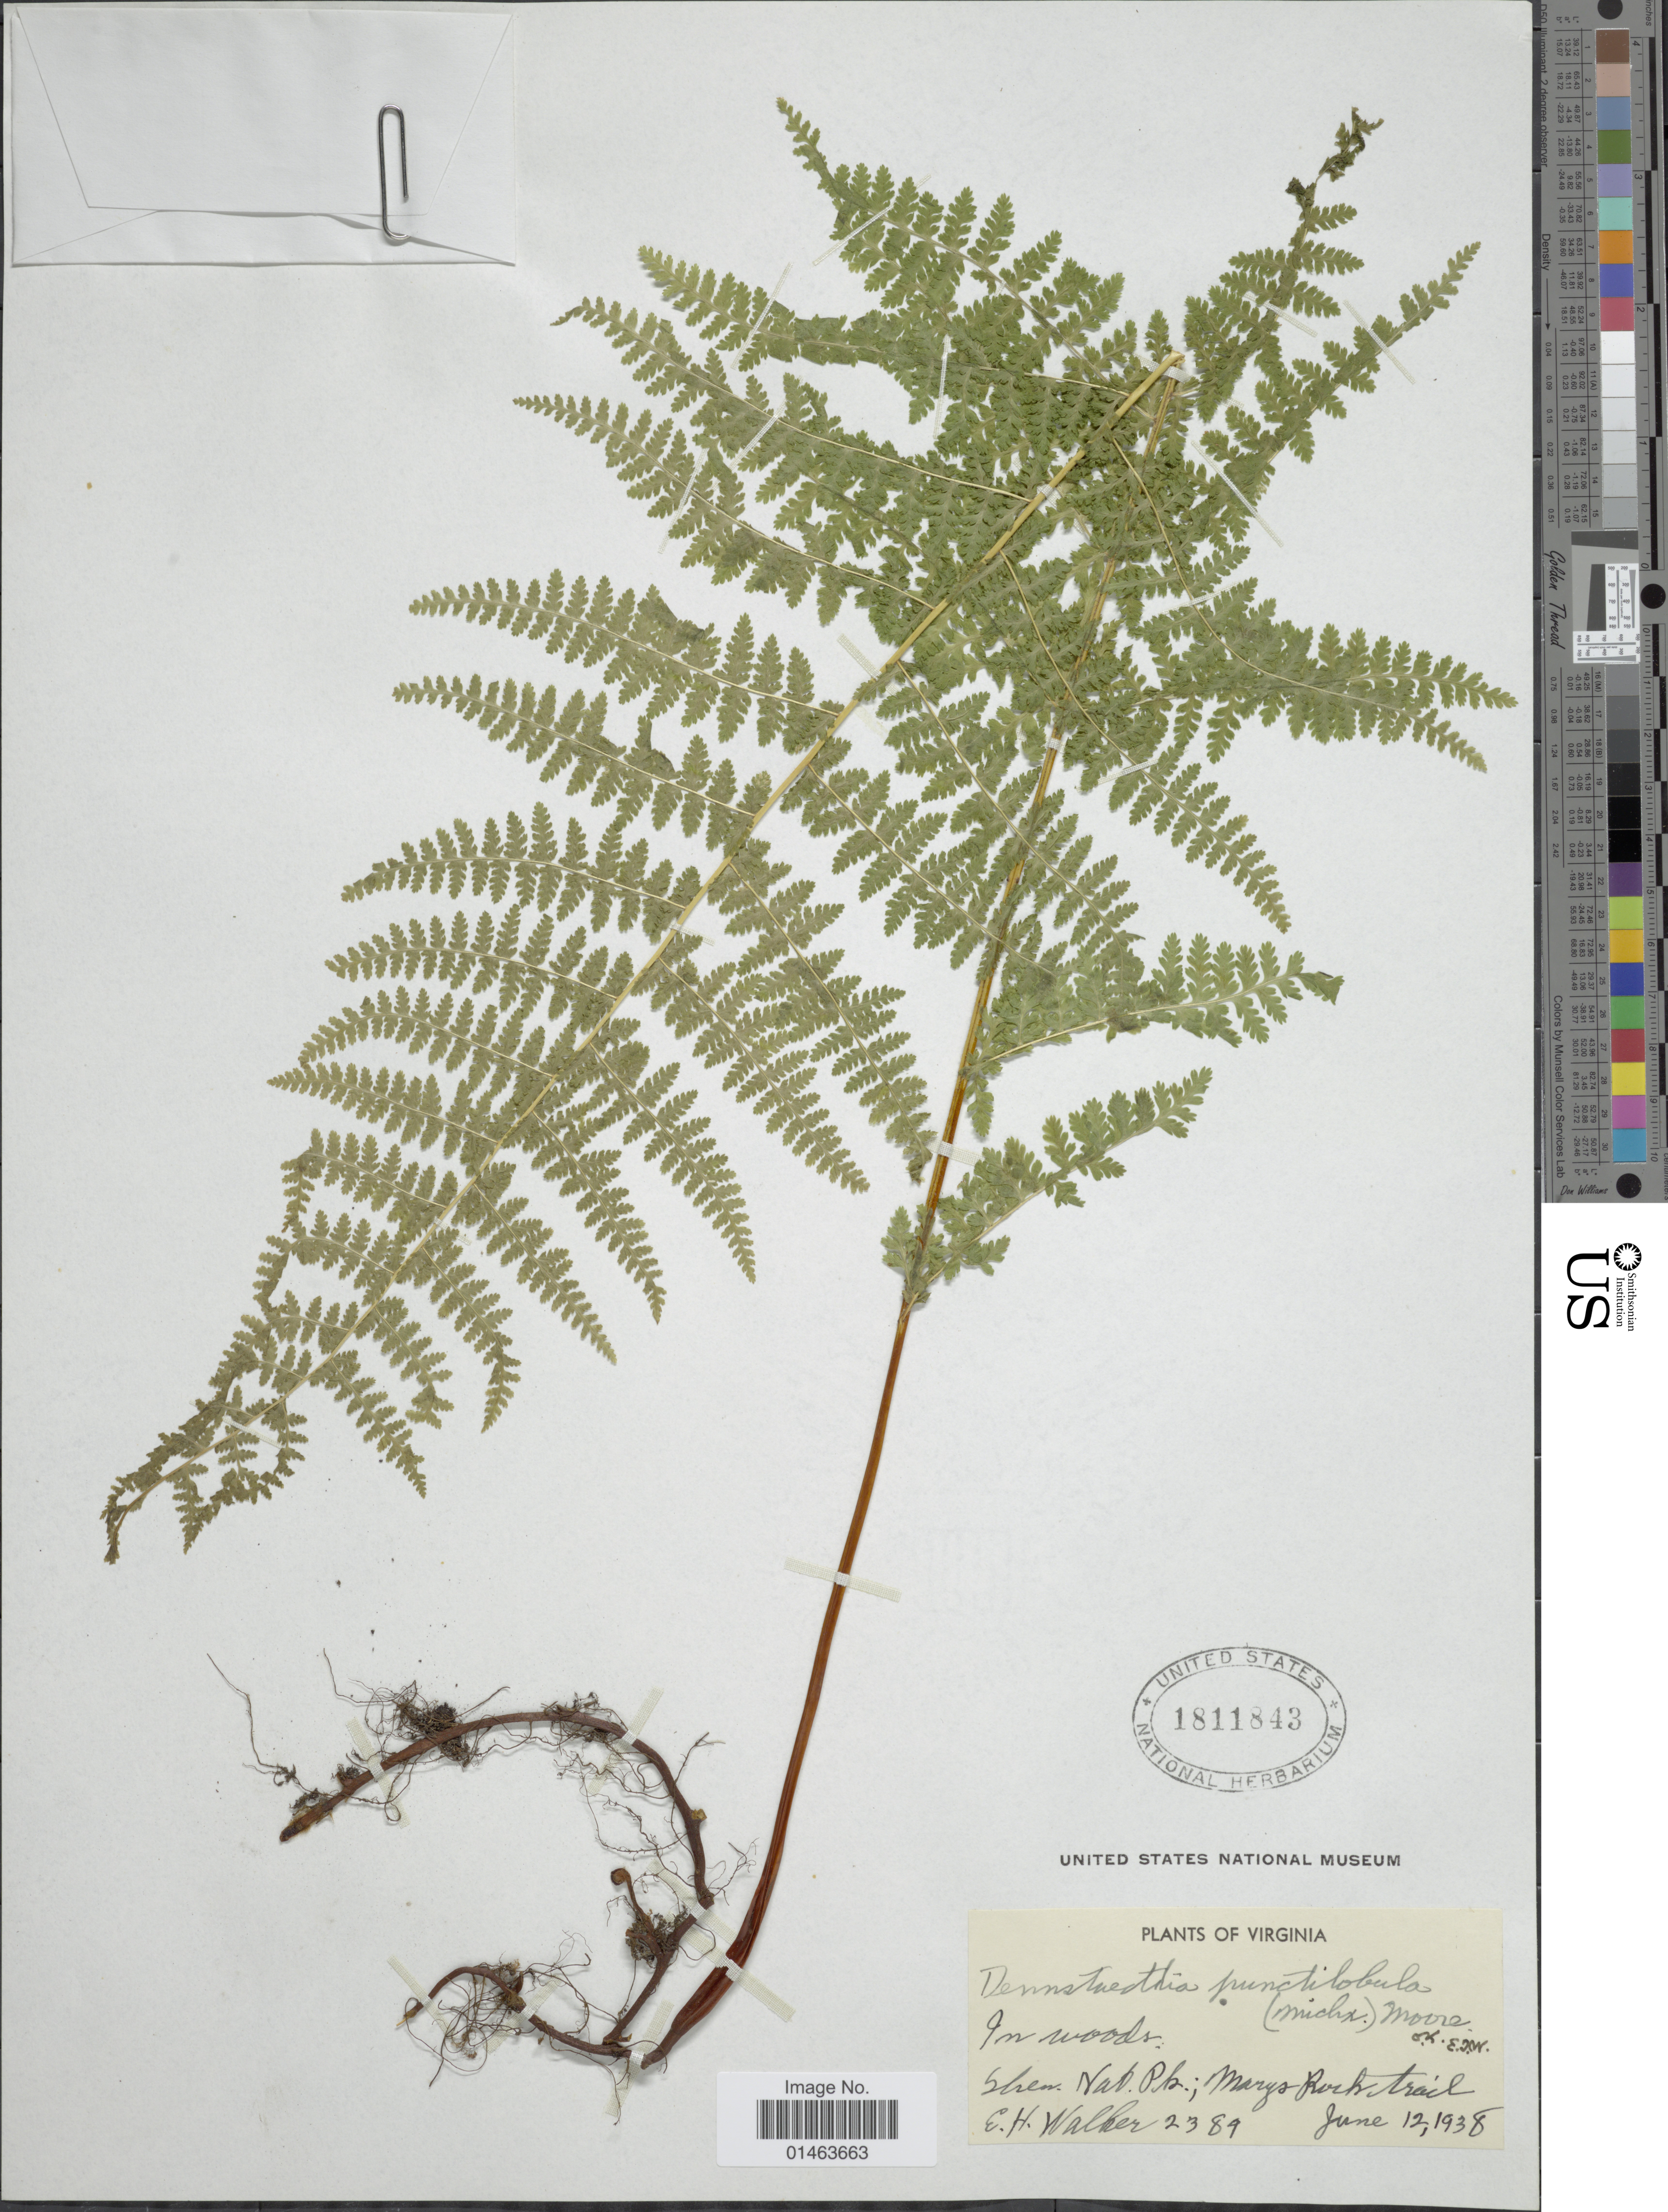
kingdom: Plantae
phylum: Tracheophyta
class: Polypodiopsida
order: Polypodiales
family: Dennstaedtiaceae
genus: Dennstaedtia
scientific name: Dennstaedtia punctilobula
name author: (Michx.) T. Moore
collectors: E. H. Walker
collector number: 2389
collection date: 1938-06-12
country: United States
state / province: Virginia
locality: Shen. Nat. Pk.; Marys Rock trail.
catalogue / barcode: US 1811843